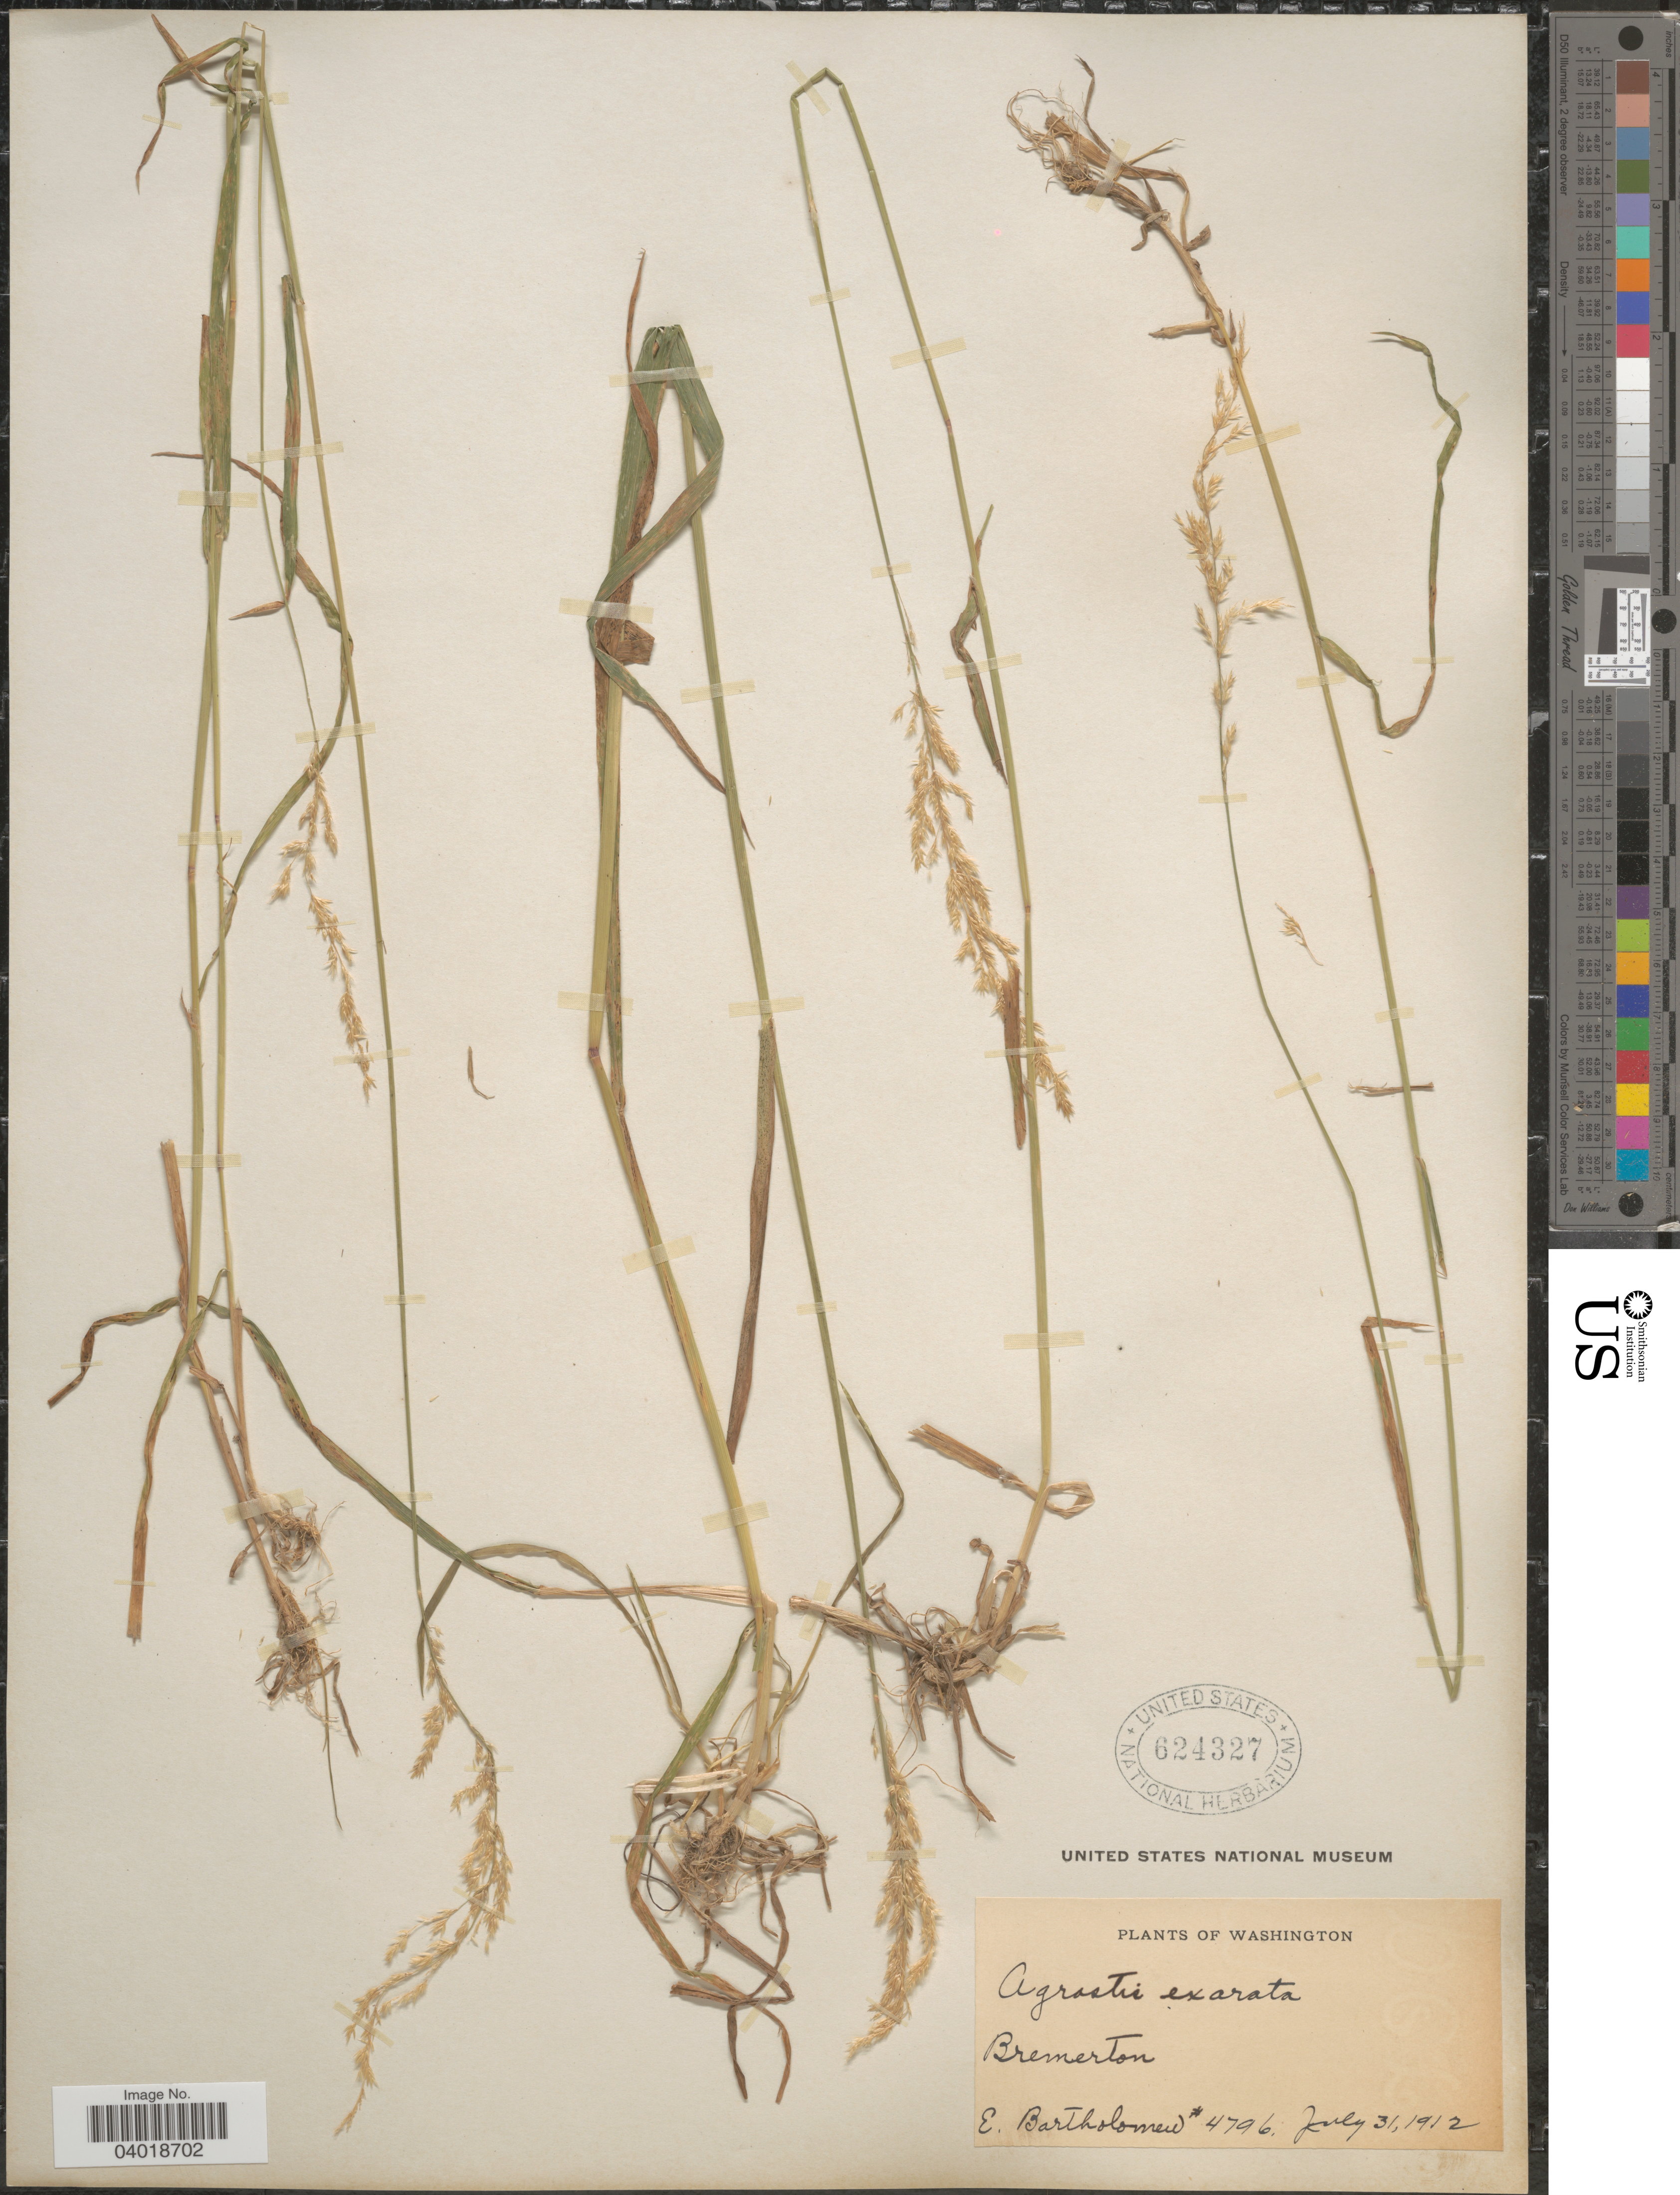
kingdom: Plantae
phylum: Tracheophyta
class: Liliopsida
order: Poales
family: Poaceae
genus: Agrostis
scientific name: Agrostis exarata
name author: Trin.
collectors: E. Bartholomew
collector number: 4796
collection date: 1912-07-31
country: United States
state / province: Washington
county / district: Kitsap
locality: Bremerton.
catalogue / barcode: US 624327